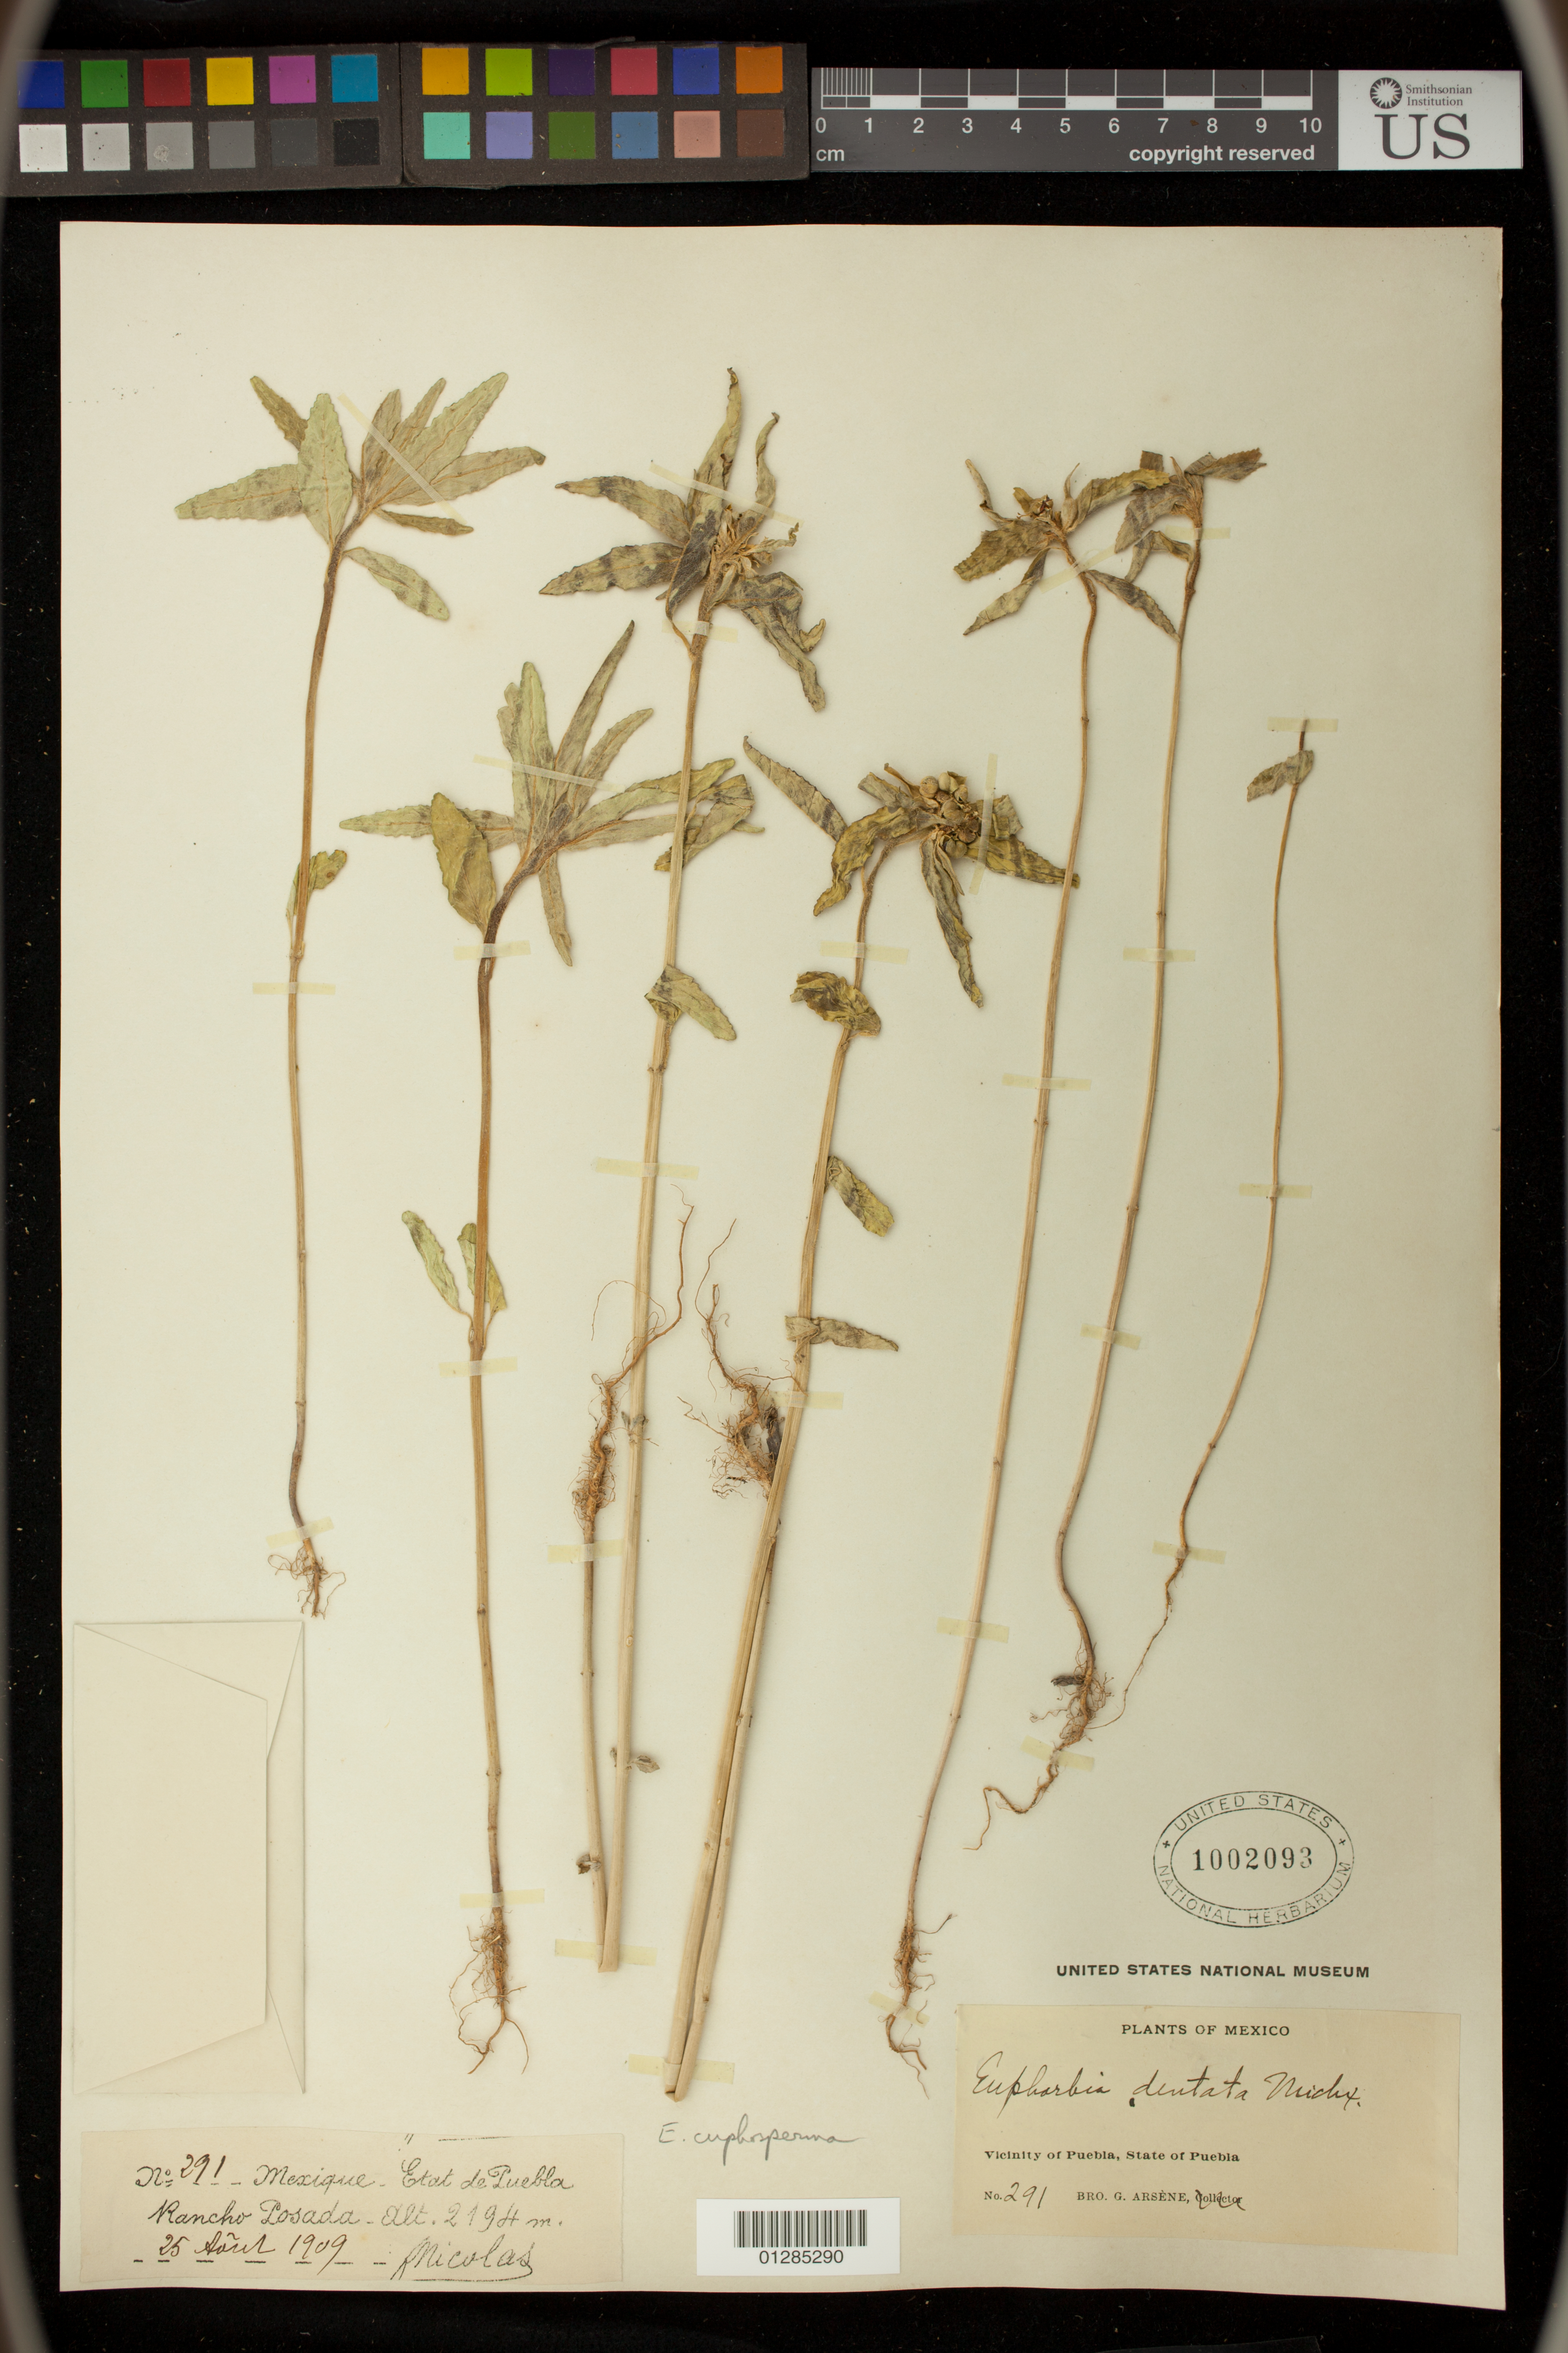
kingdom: Plantae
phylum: Tracheophyta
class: Magnoliopsida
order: Malpighiales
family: Euphorbiaceae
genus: Euphorbia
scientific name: Euphorbia cuphosperma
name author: (Engelm.) Boiss.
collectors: B. Nicholas & Bro. G. Arsène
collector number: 291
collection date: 1909-08-25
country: Mexico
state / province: Puebla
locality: Rancho Posada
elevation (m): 2194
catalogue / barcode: US 1002093